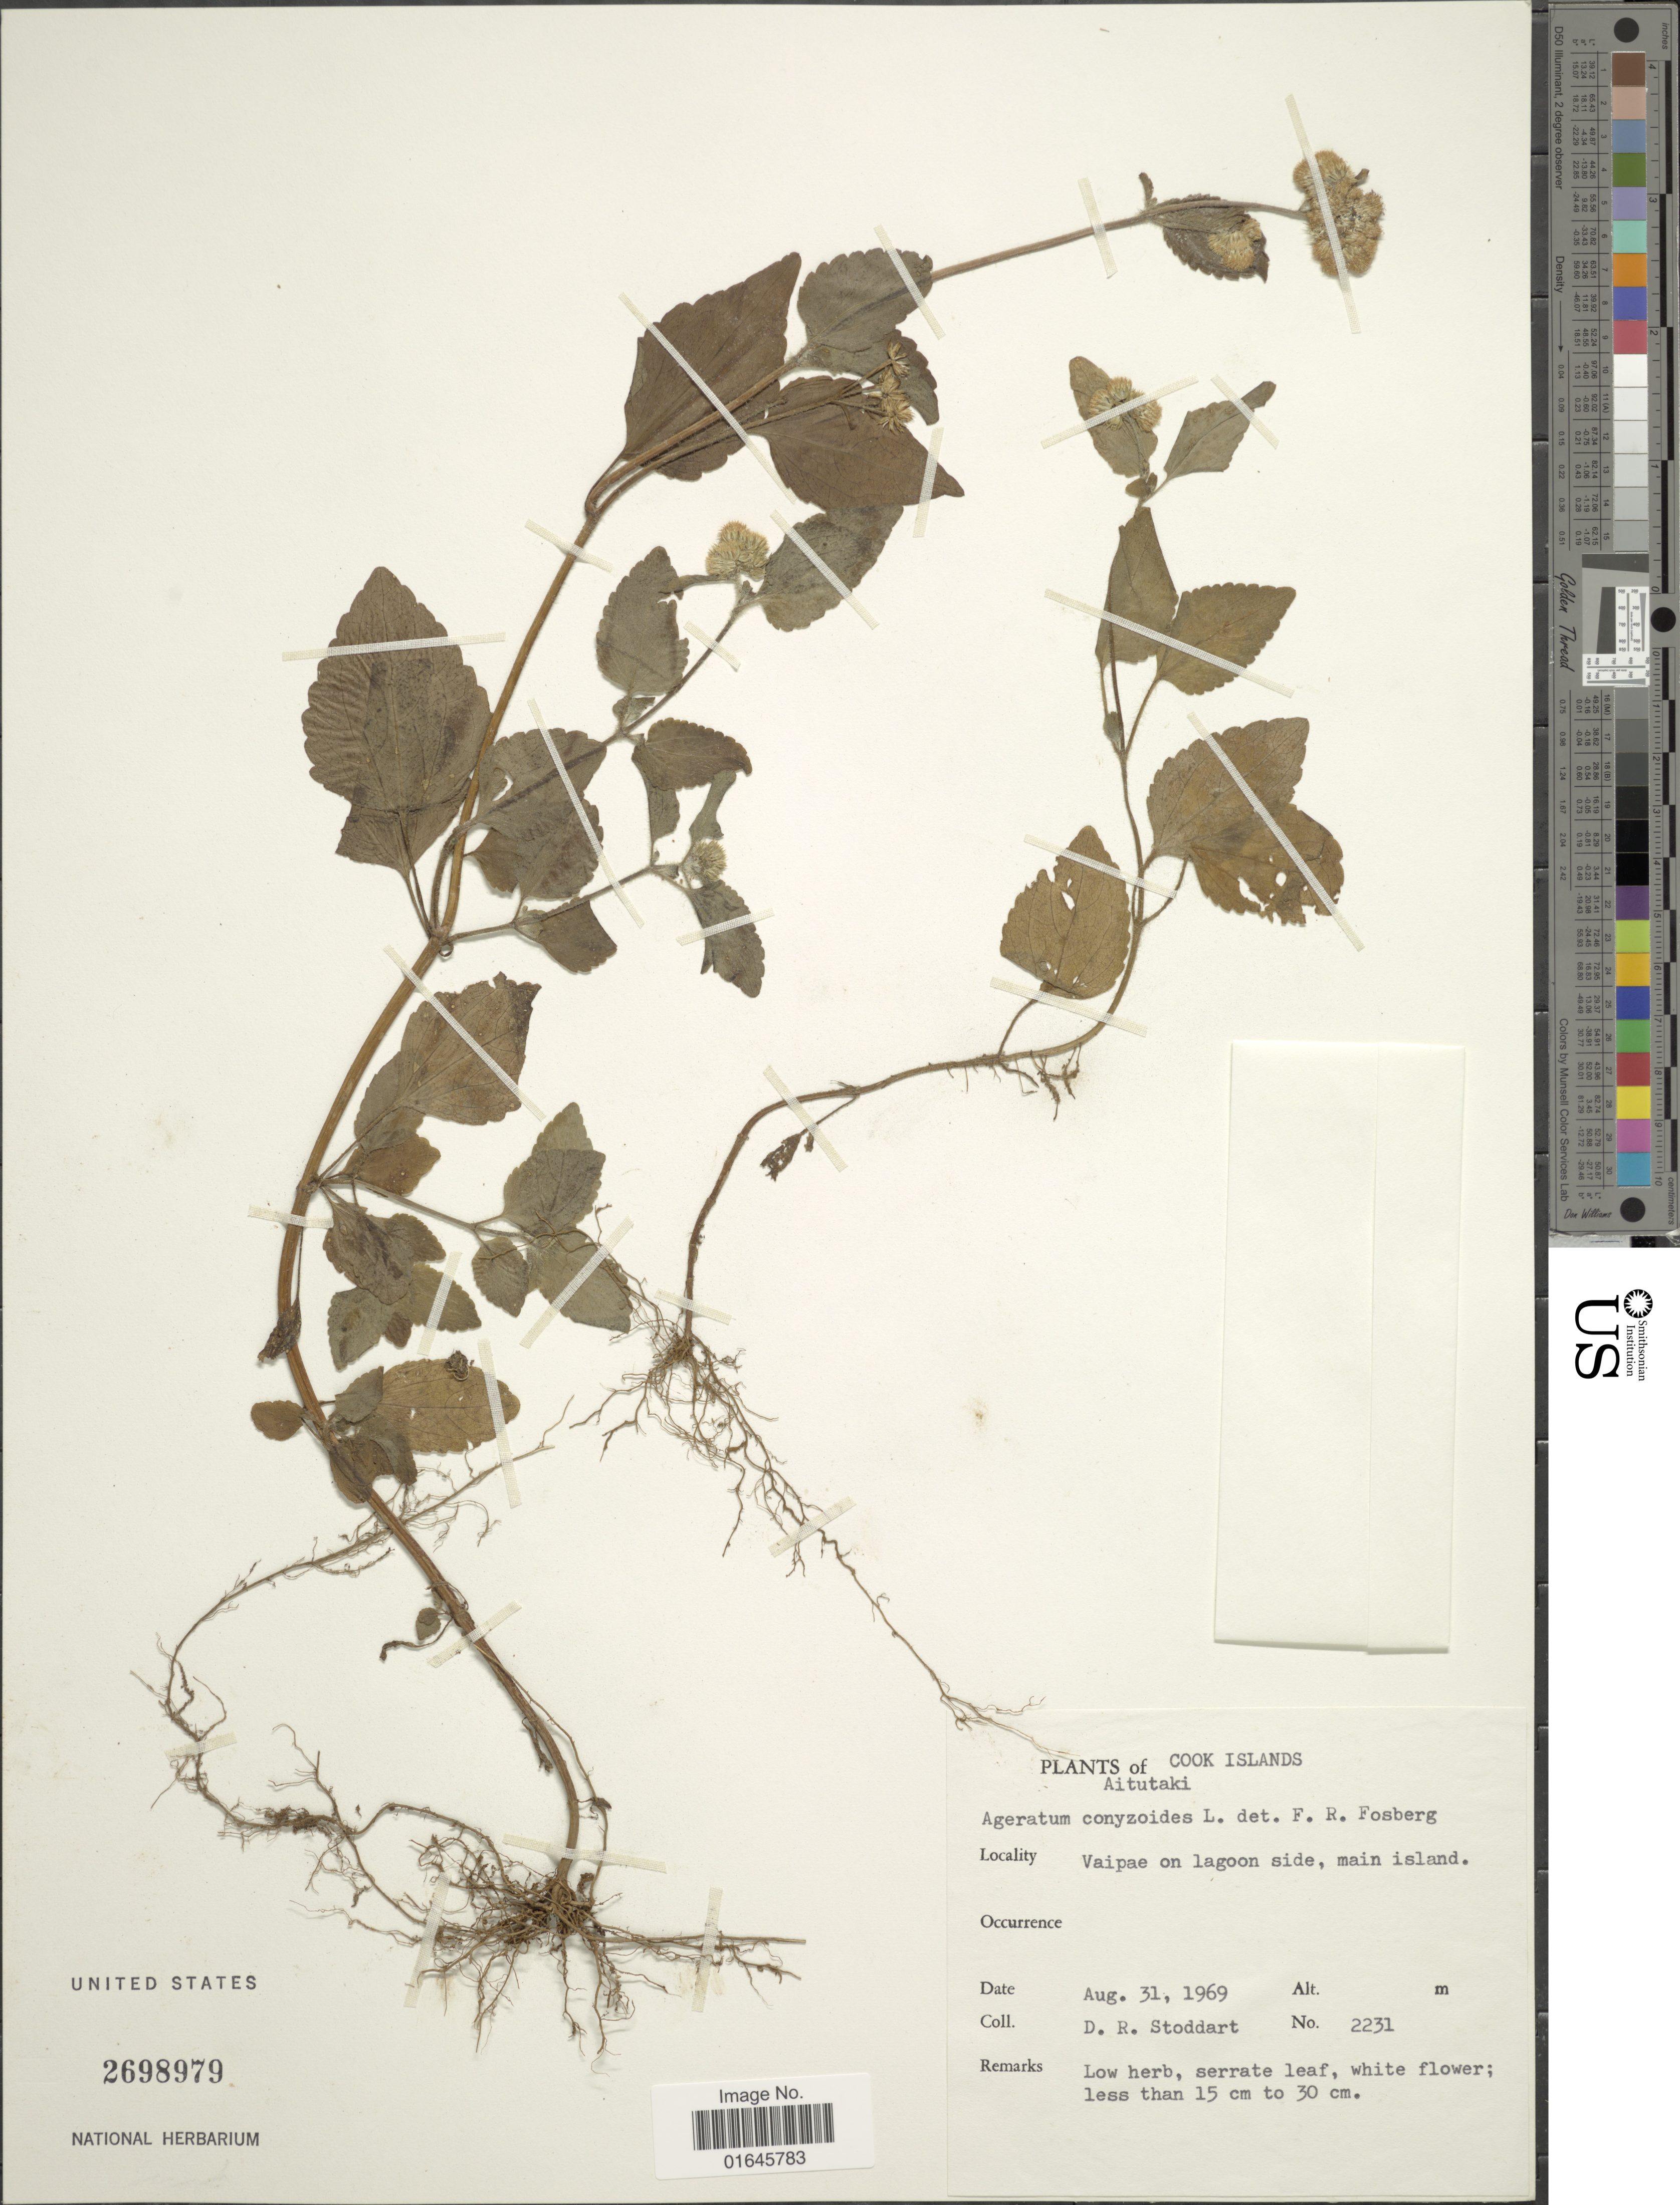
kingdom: Plantae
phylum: Tracheophyta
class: Magnoliopsida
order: Asterales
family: Asteraceae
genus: Ageratum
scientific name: Ageratum conyzoides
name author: L.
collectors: D. R. Stoddart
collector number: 2231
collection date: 1969-08-31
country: Cook Islands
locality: Aitutaki, Vaipae on lagoon side, main island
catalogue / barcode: US 2698979